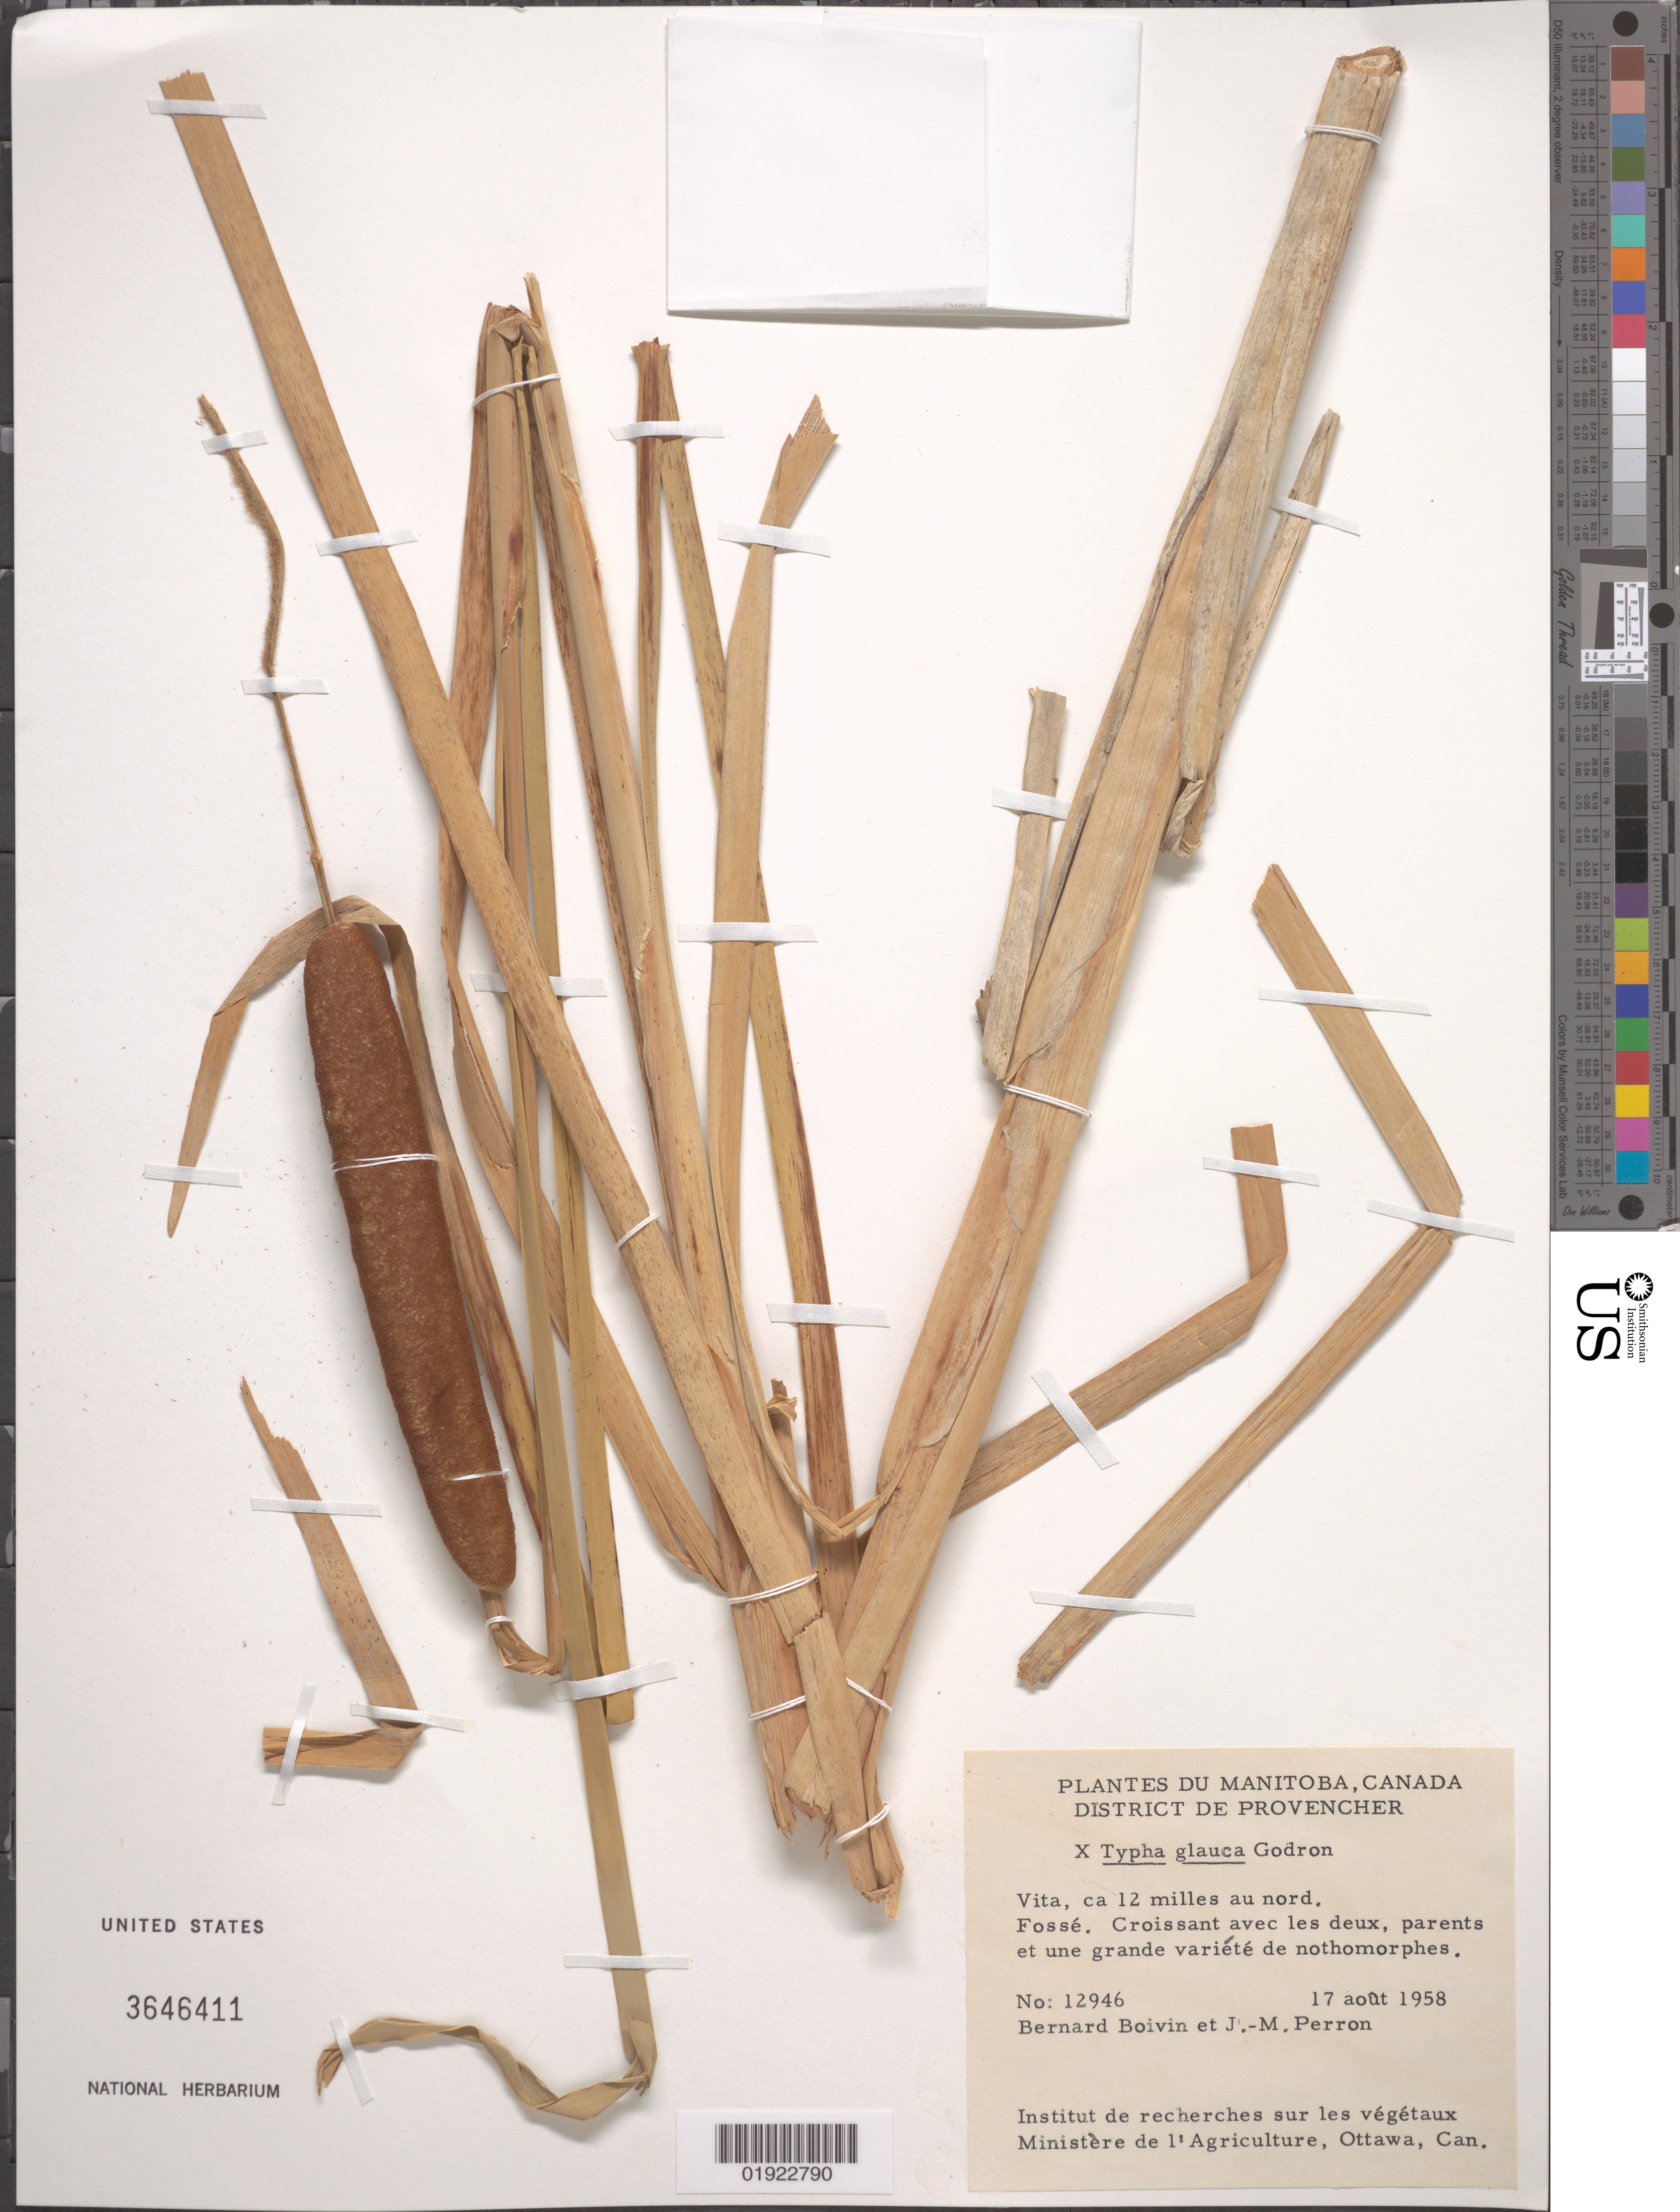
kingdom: Plantae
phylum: Tracheophyta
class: Liliopsida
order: Poales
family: Typhaceae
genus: Typha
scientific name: Typha glauca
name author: Godr.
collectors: J. R. B. Boivin & J. Perron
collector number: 12946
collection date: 1958-08-17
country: Canada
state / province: Manitoba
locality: Vita, ca 12 milles au nord. Fosse.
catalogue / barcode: US 3646411